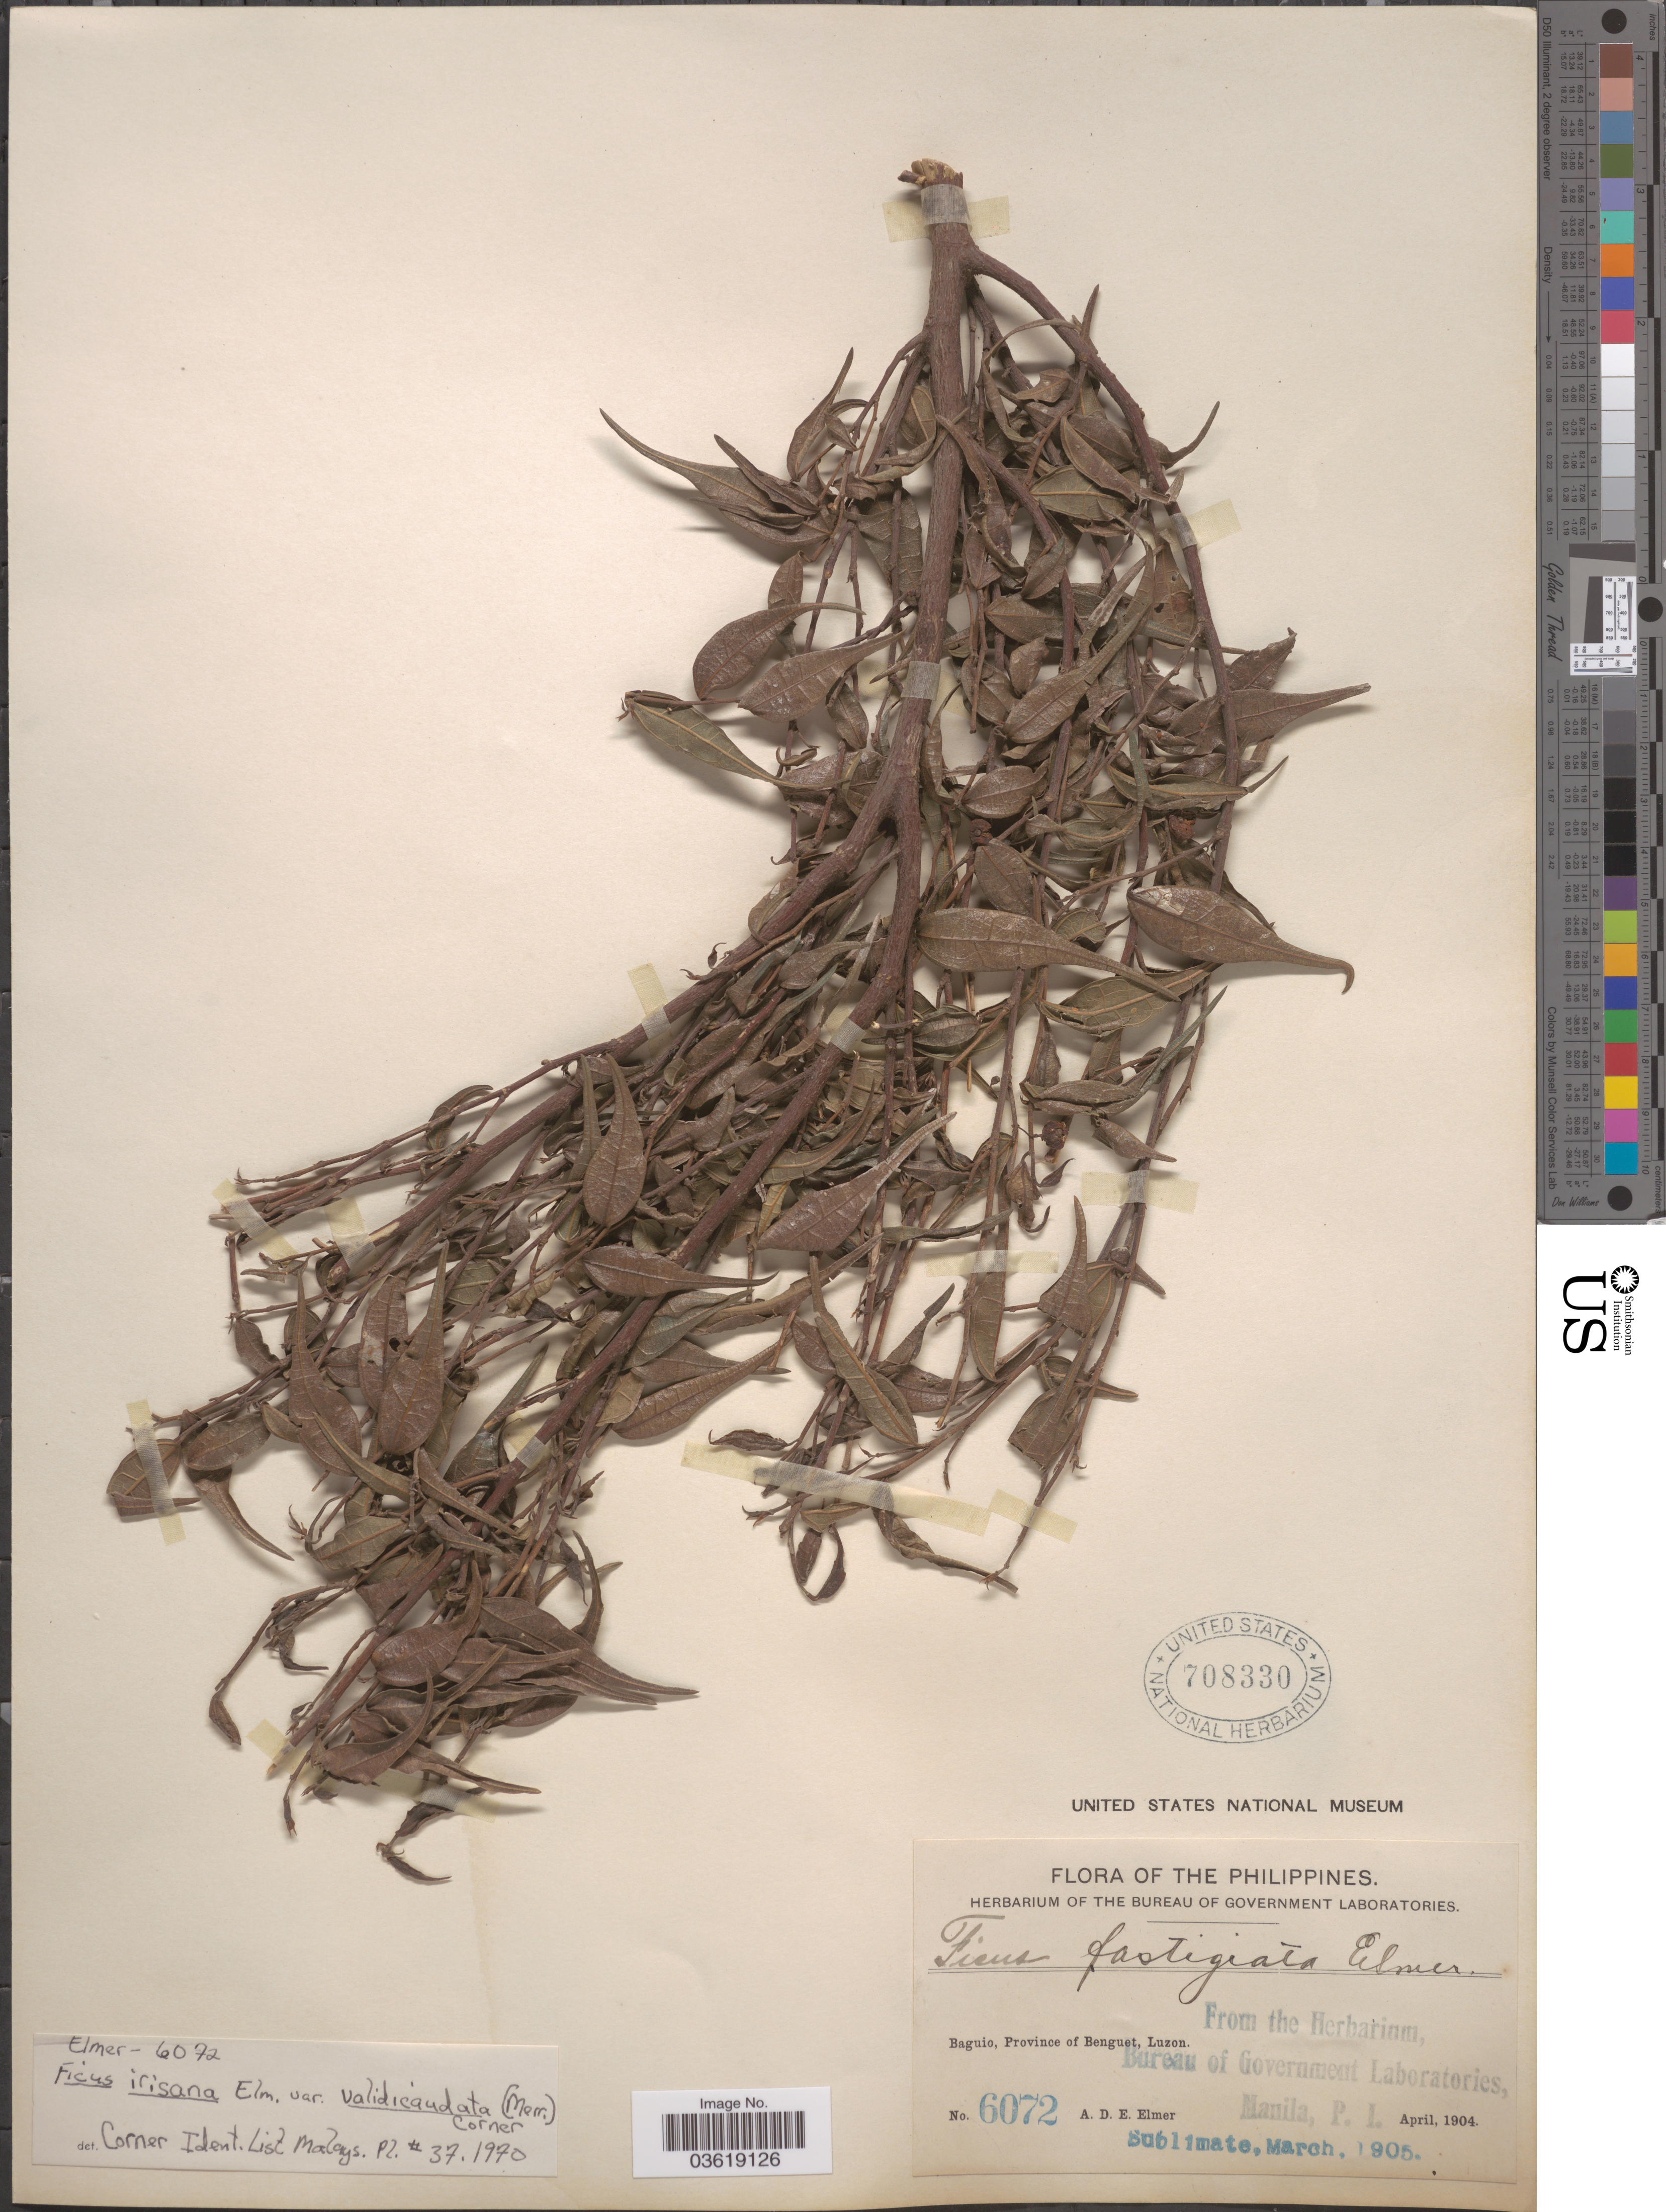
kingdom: Plantae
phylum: Tracheophyta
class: Magnoliopsida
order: Rosales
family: Moraceae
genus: Ficus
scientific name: Ficus irisana var. validicaudata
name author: Corner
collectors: A. D. E. Elmer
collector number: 6072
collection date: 1904-04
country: Philippines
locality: Baguio, Province of Benguet, Luzon.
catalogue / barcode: US 708330